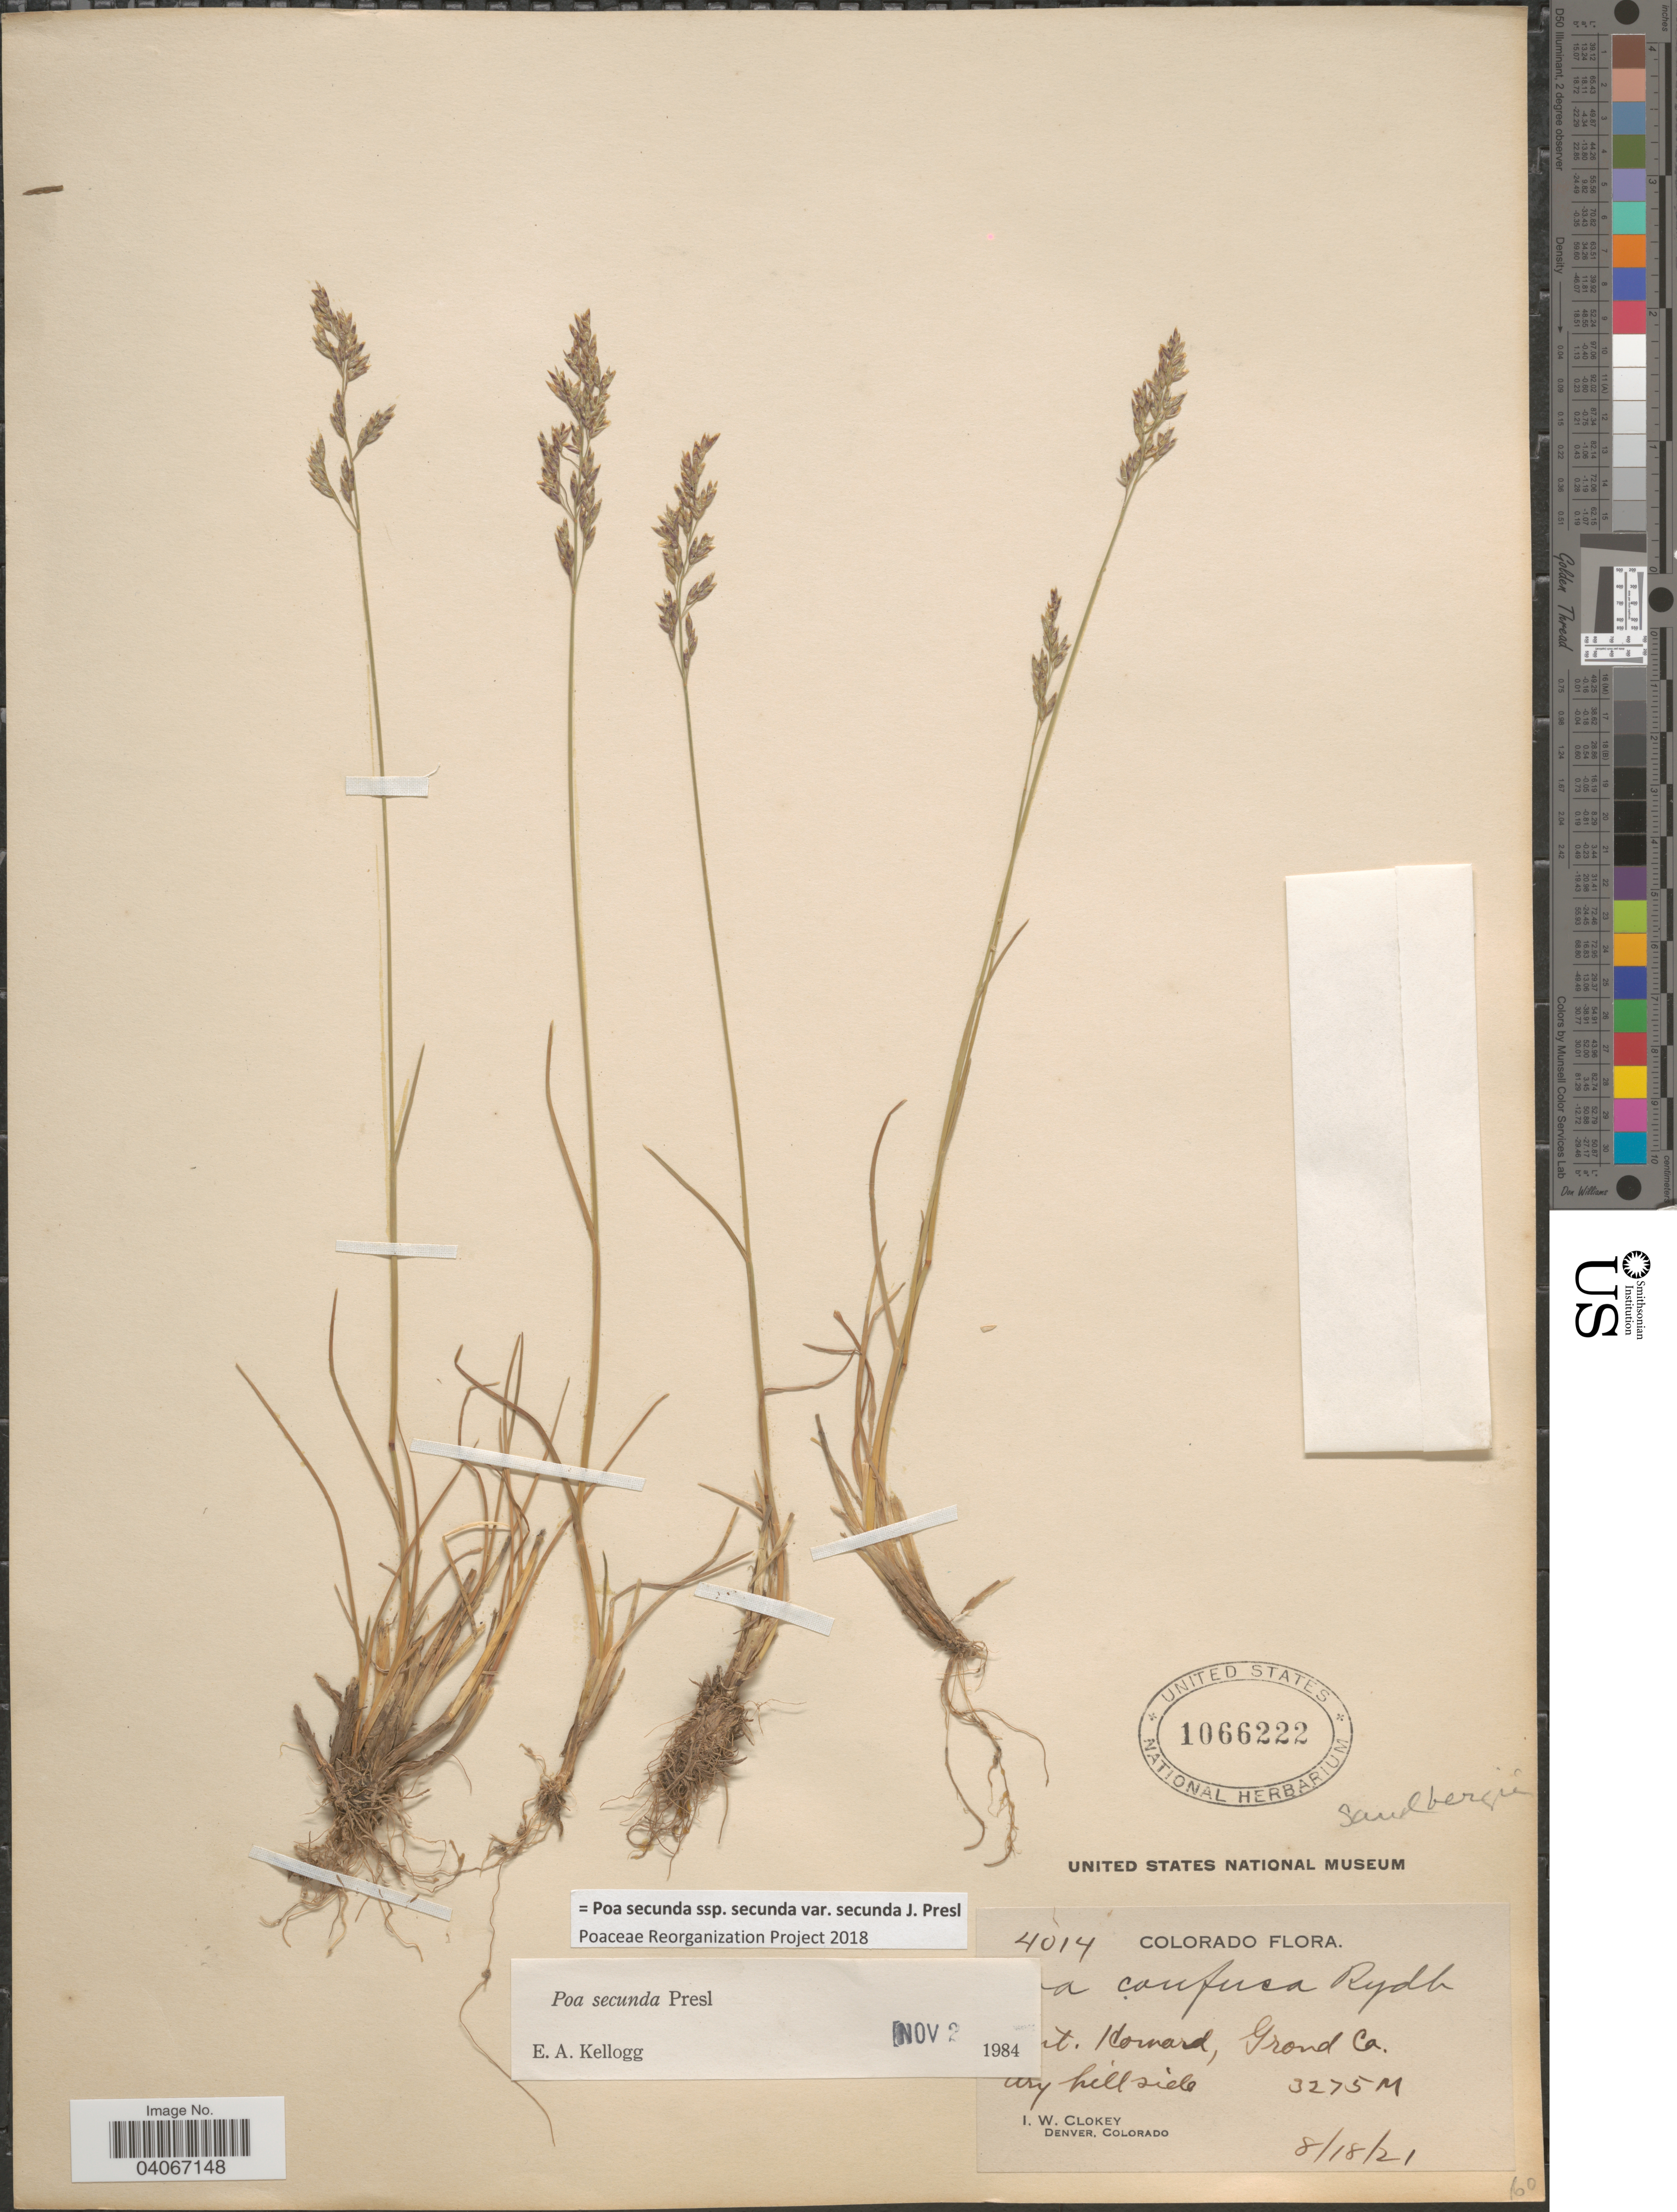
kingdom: Plantae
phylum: Tracheophyta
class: Liliopsida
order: Poales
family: Poaceae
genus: Poa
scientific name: Poa secunda subsp. secunda var. secunda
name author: J. Presl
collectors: I. W. Clokey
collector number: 4014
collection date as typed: Transcribed d/m/y: 18/8/21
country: United States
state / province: Colorado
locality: [illegible text]t. Howard, Grond Co.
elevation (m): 3275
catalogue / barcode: US 1066222